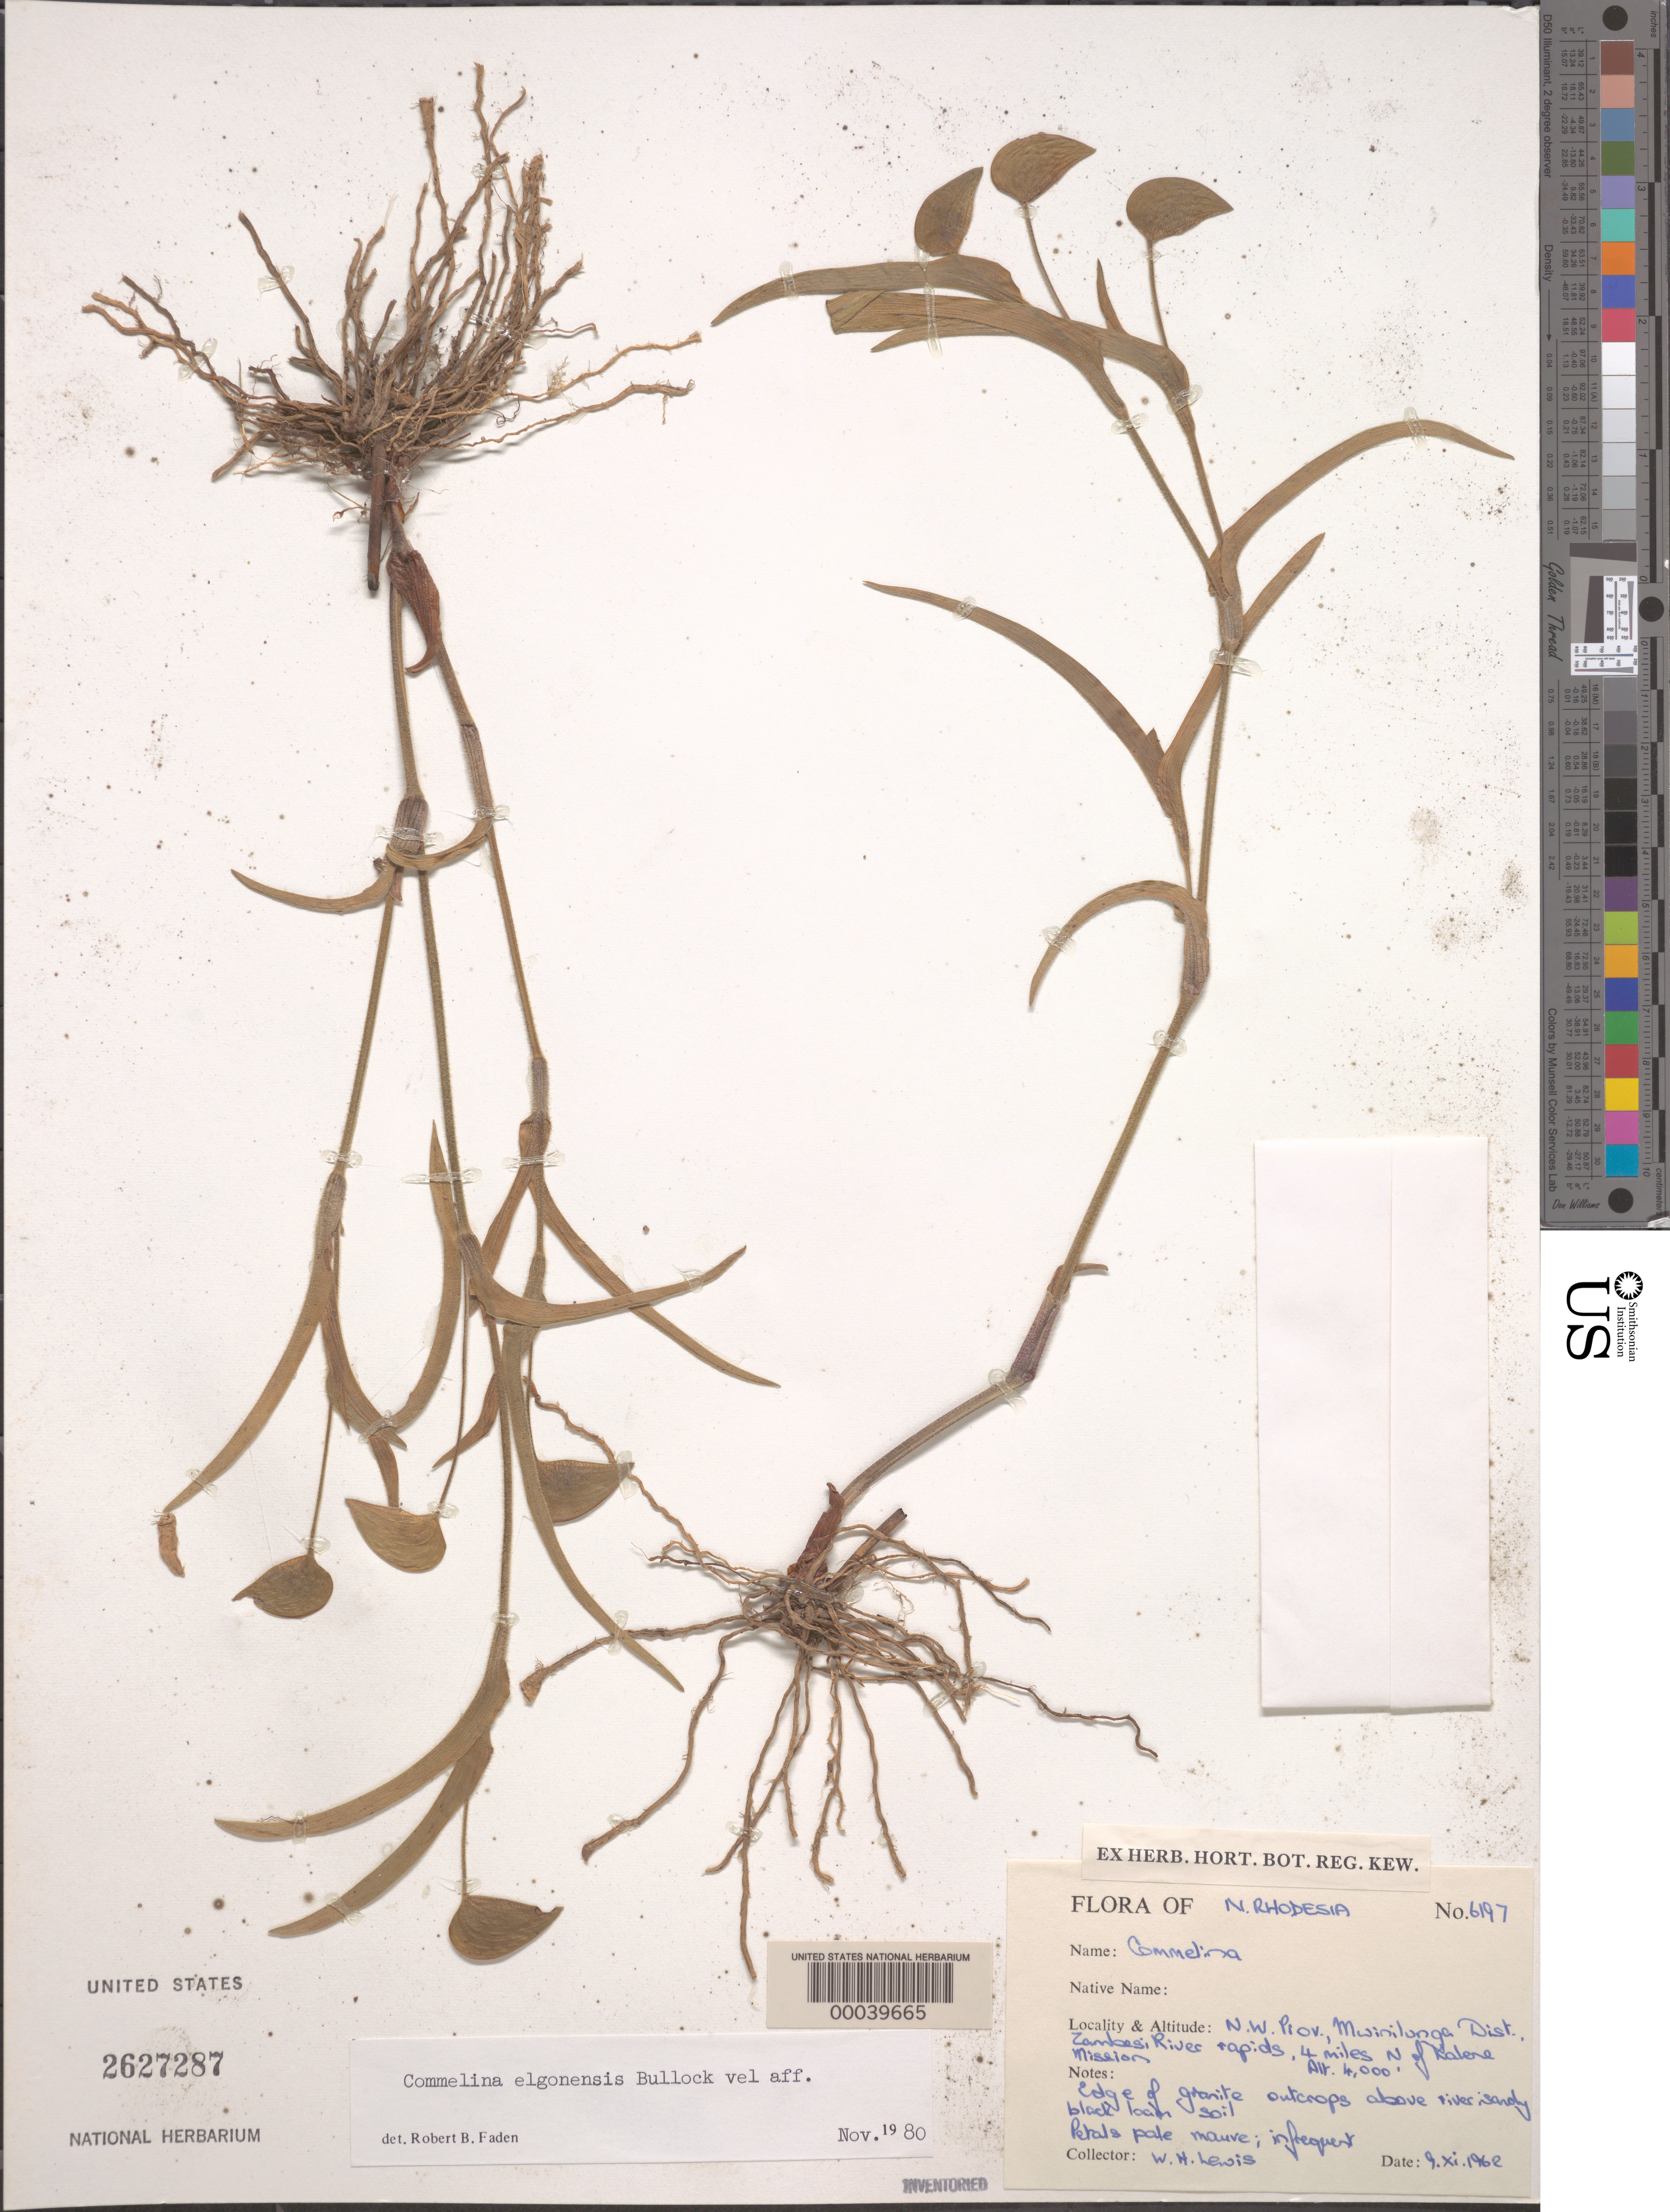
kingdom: Plantae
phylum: Tracheophyta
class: Liliopsida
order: Commelinales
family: Commelinaceae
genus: Commelina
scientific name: Commelina elgonensis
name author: Bullock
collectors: W. H. Lewis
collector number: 6197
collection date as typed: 09 Nov 1962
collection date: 1962-11-09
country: Zambia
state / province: North-Western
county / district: Mwinilunga Dist.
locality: Zambesi river rapids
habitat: Granite outcrop above river, sandy black-loam soil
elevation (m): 1220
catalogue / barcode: US 2627287